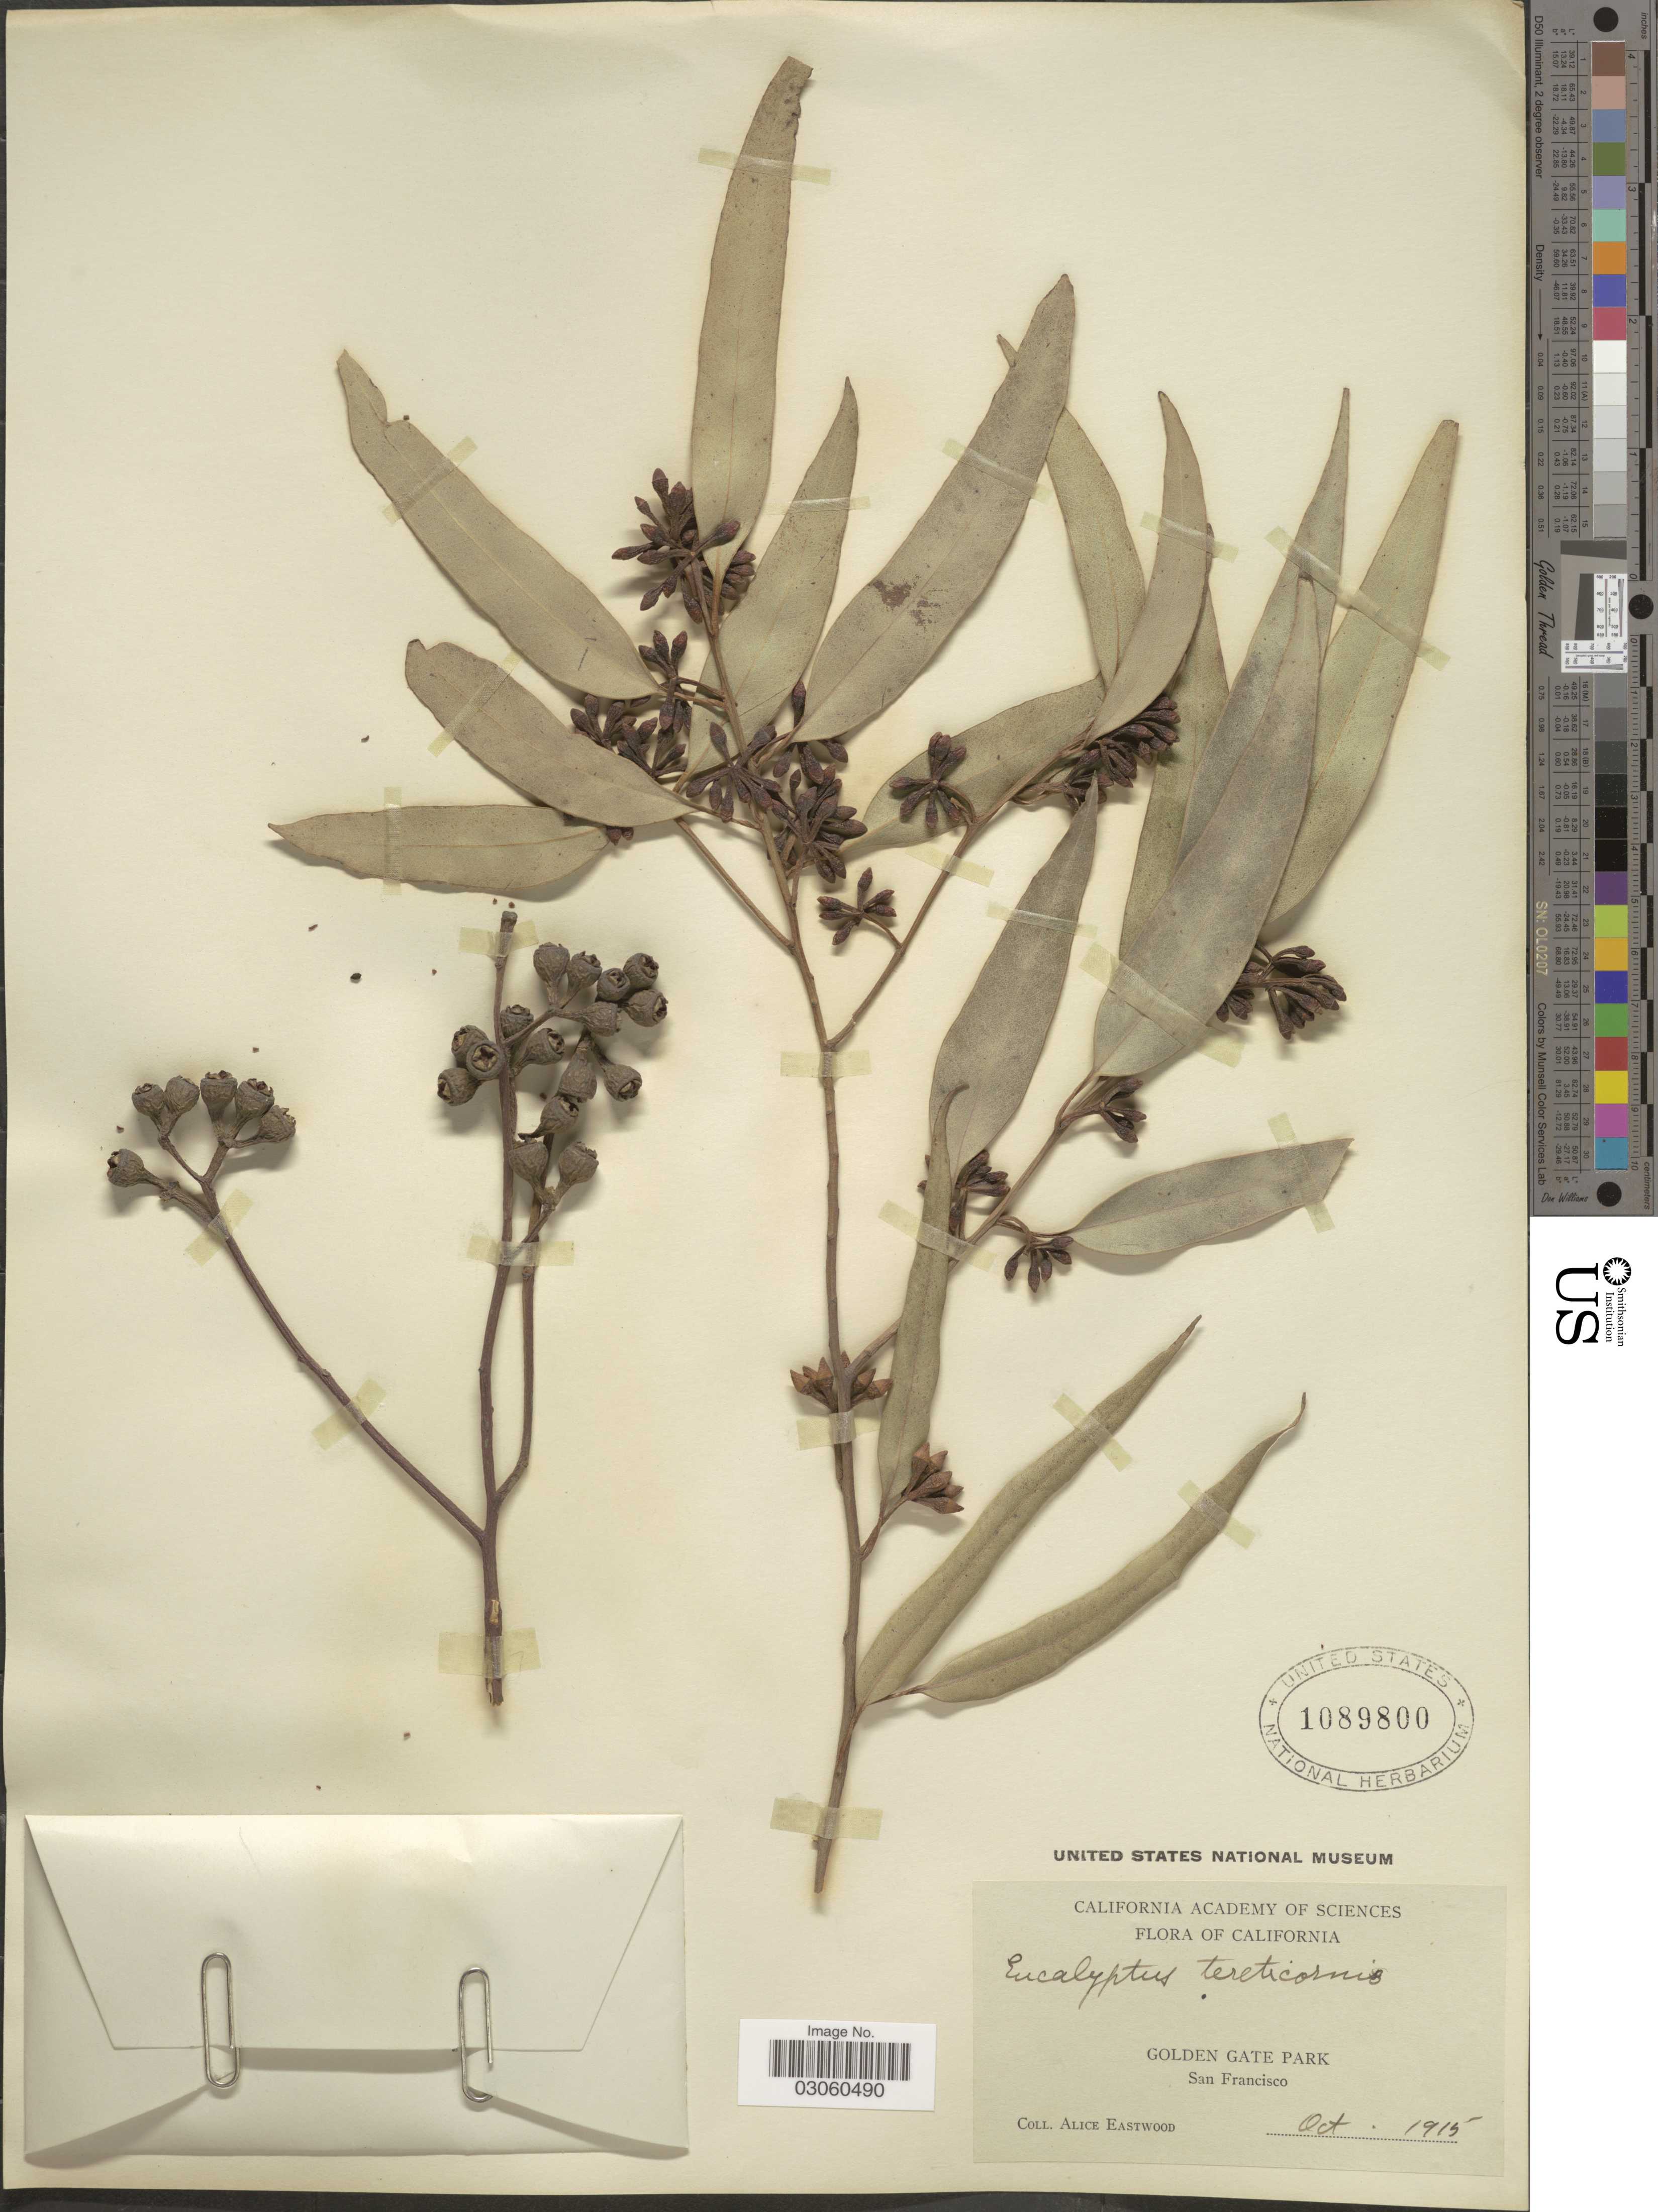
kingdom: Plantae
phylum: Tracheophyta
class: Magnoliopsida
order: Myrtales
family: Myrtaceae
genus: Eucalyptus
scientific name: Eucalyptus tereticornis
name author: Sm.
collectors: A. Eastwood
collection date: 1915-10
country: United States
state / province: California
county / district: San Francisco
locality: Golden Gate Park. San Francisco.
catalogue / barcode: US 1089800